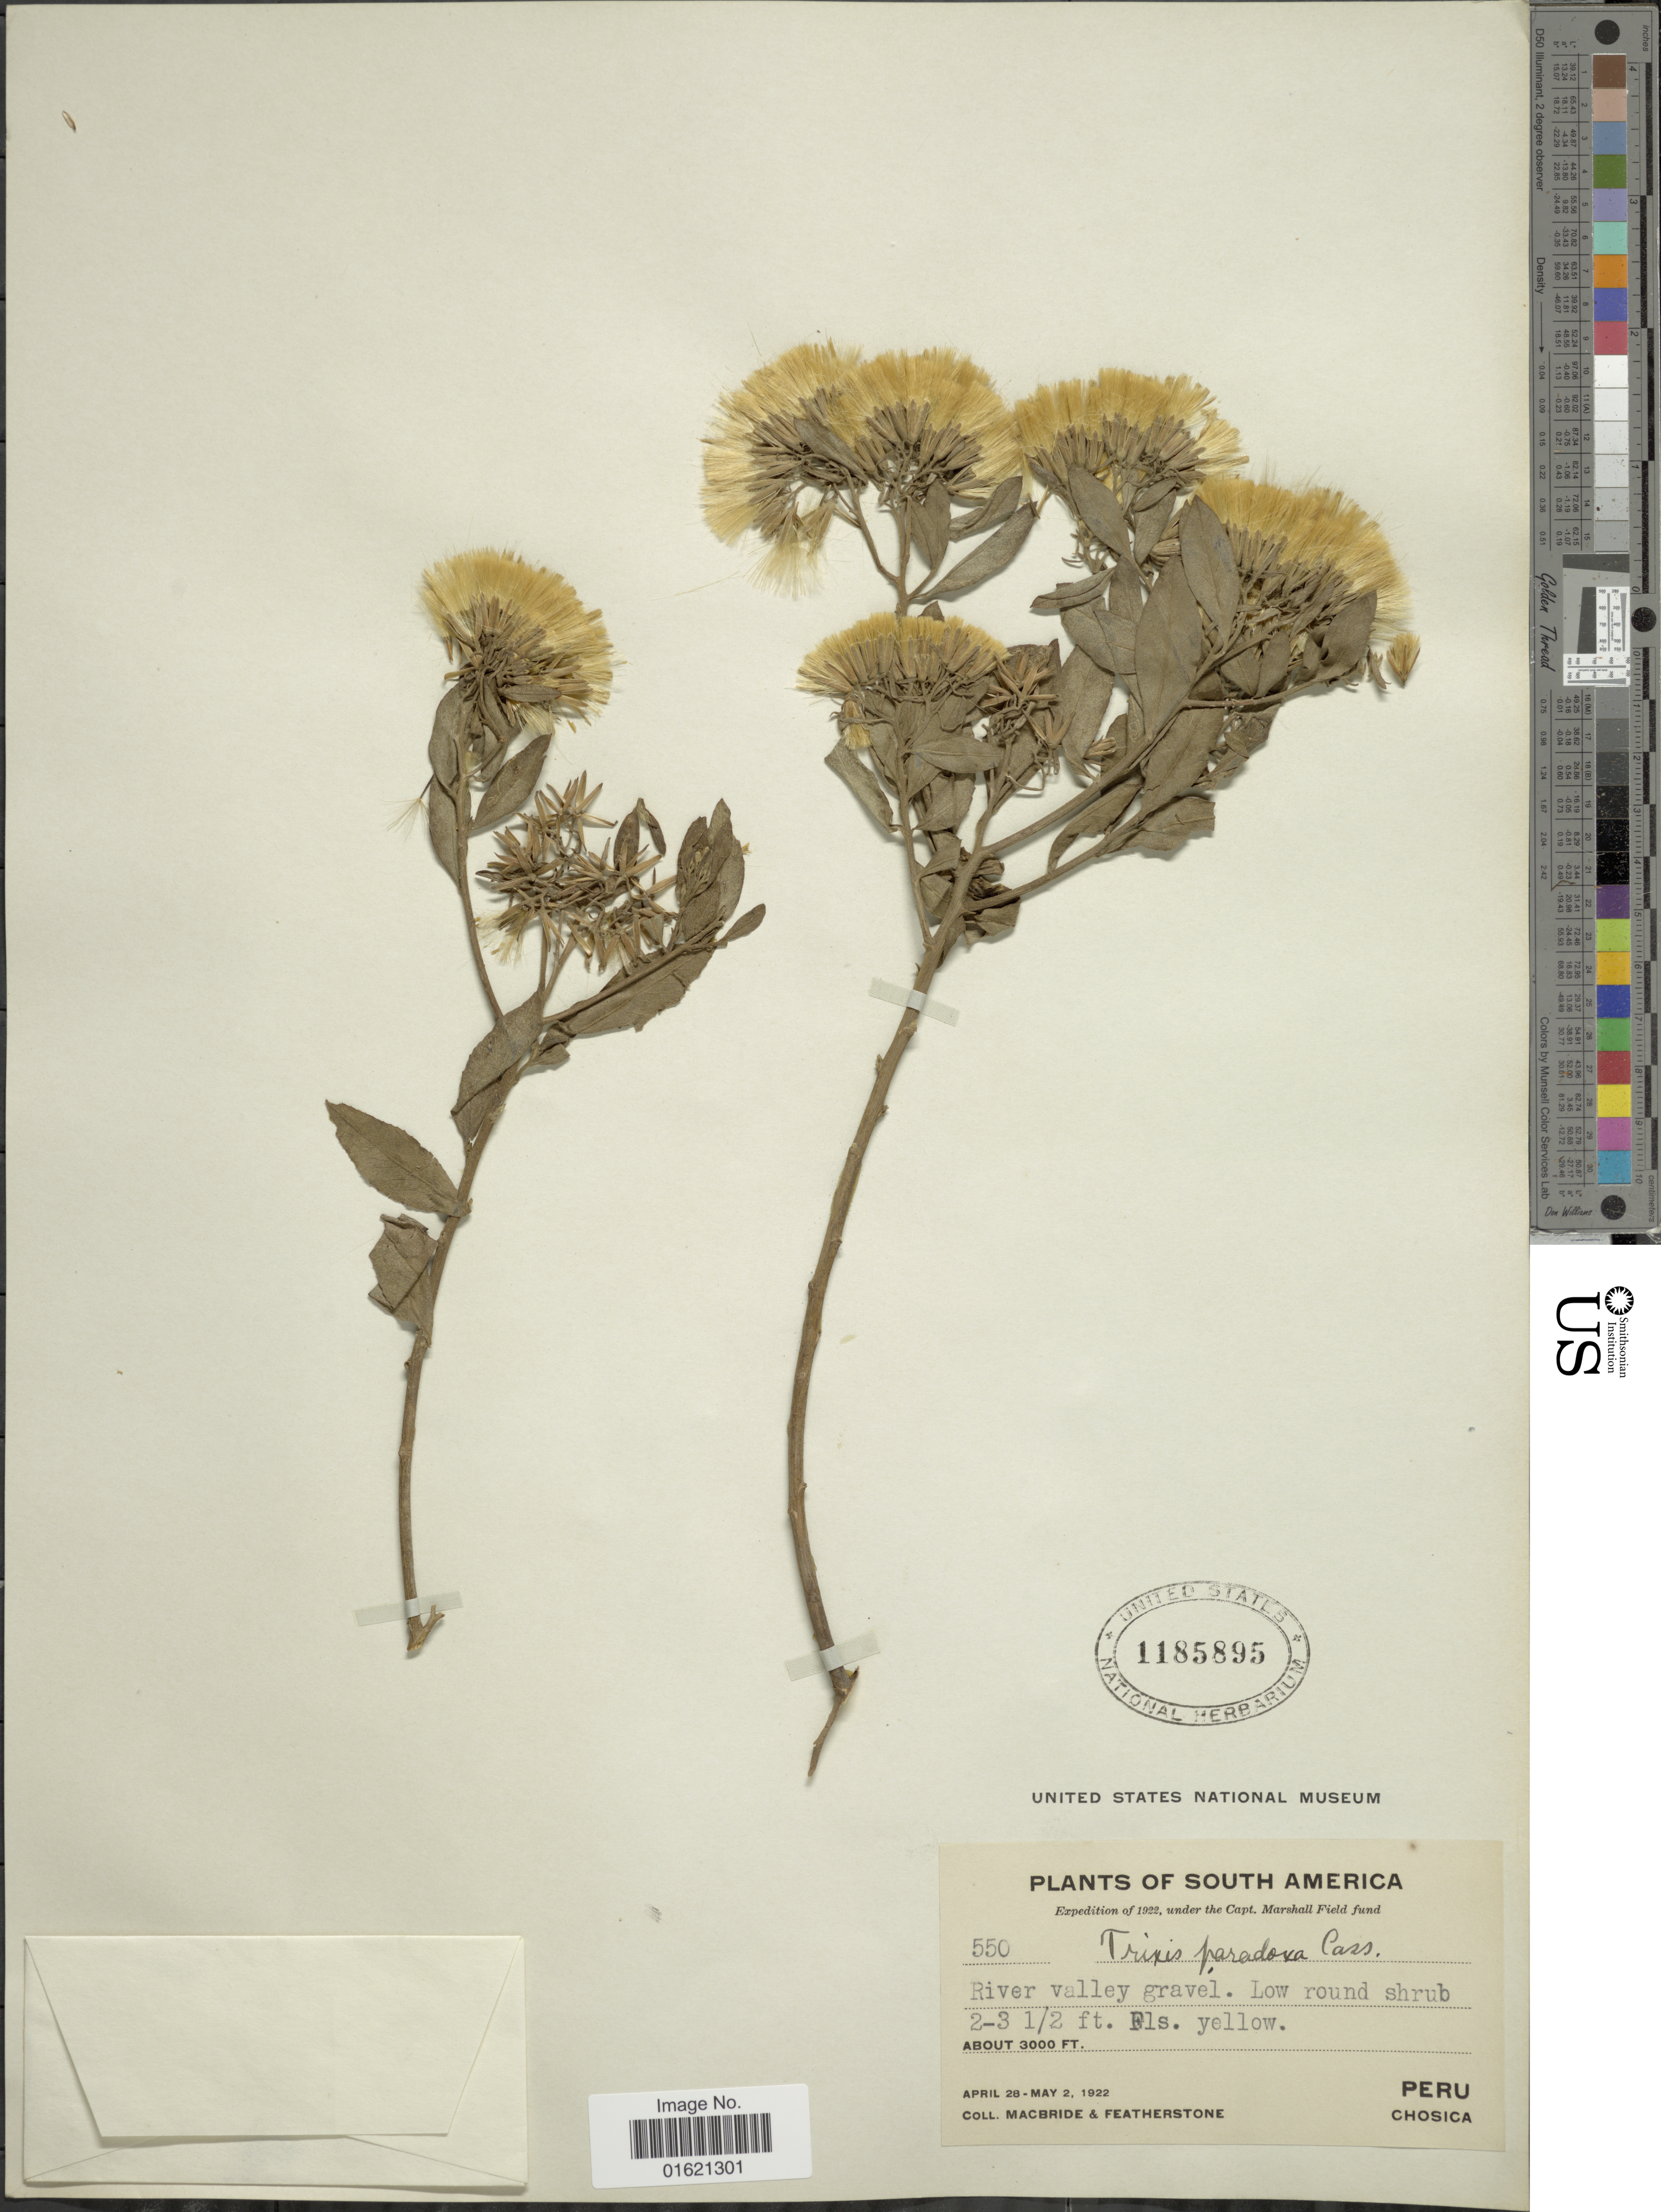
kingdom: Plantae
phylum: Tracheophyta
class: Magnoliopsida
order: Asterales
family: Asteraceae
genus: Trixis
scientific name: Trixis cacalioides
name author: (Kunth) D. Don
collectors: Macbride, -- & -. Featherstone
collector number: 550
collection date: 1922-04-28/1922-05-02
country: Peru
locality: River valley gravel. Chosica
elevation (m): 914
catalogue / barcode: US 1185895